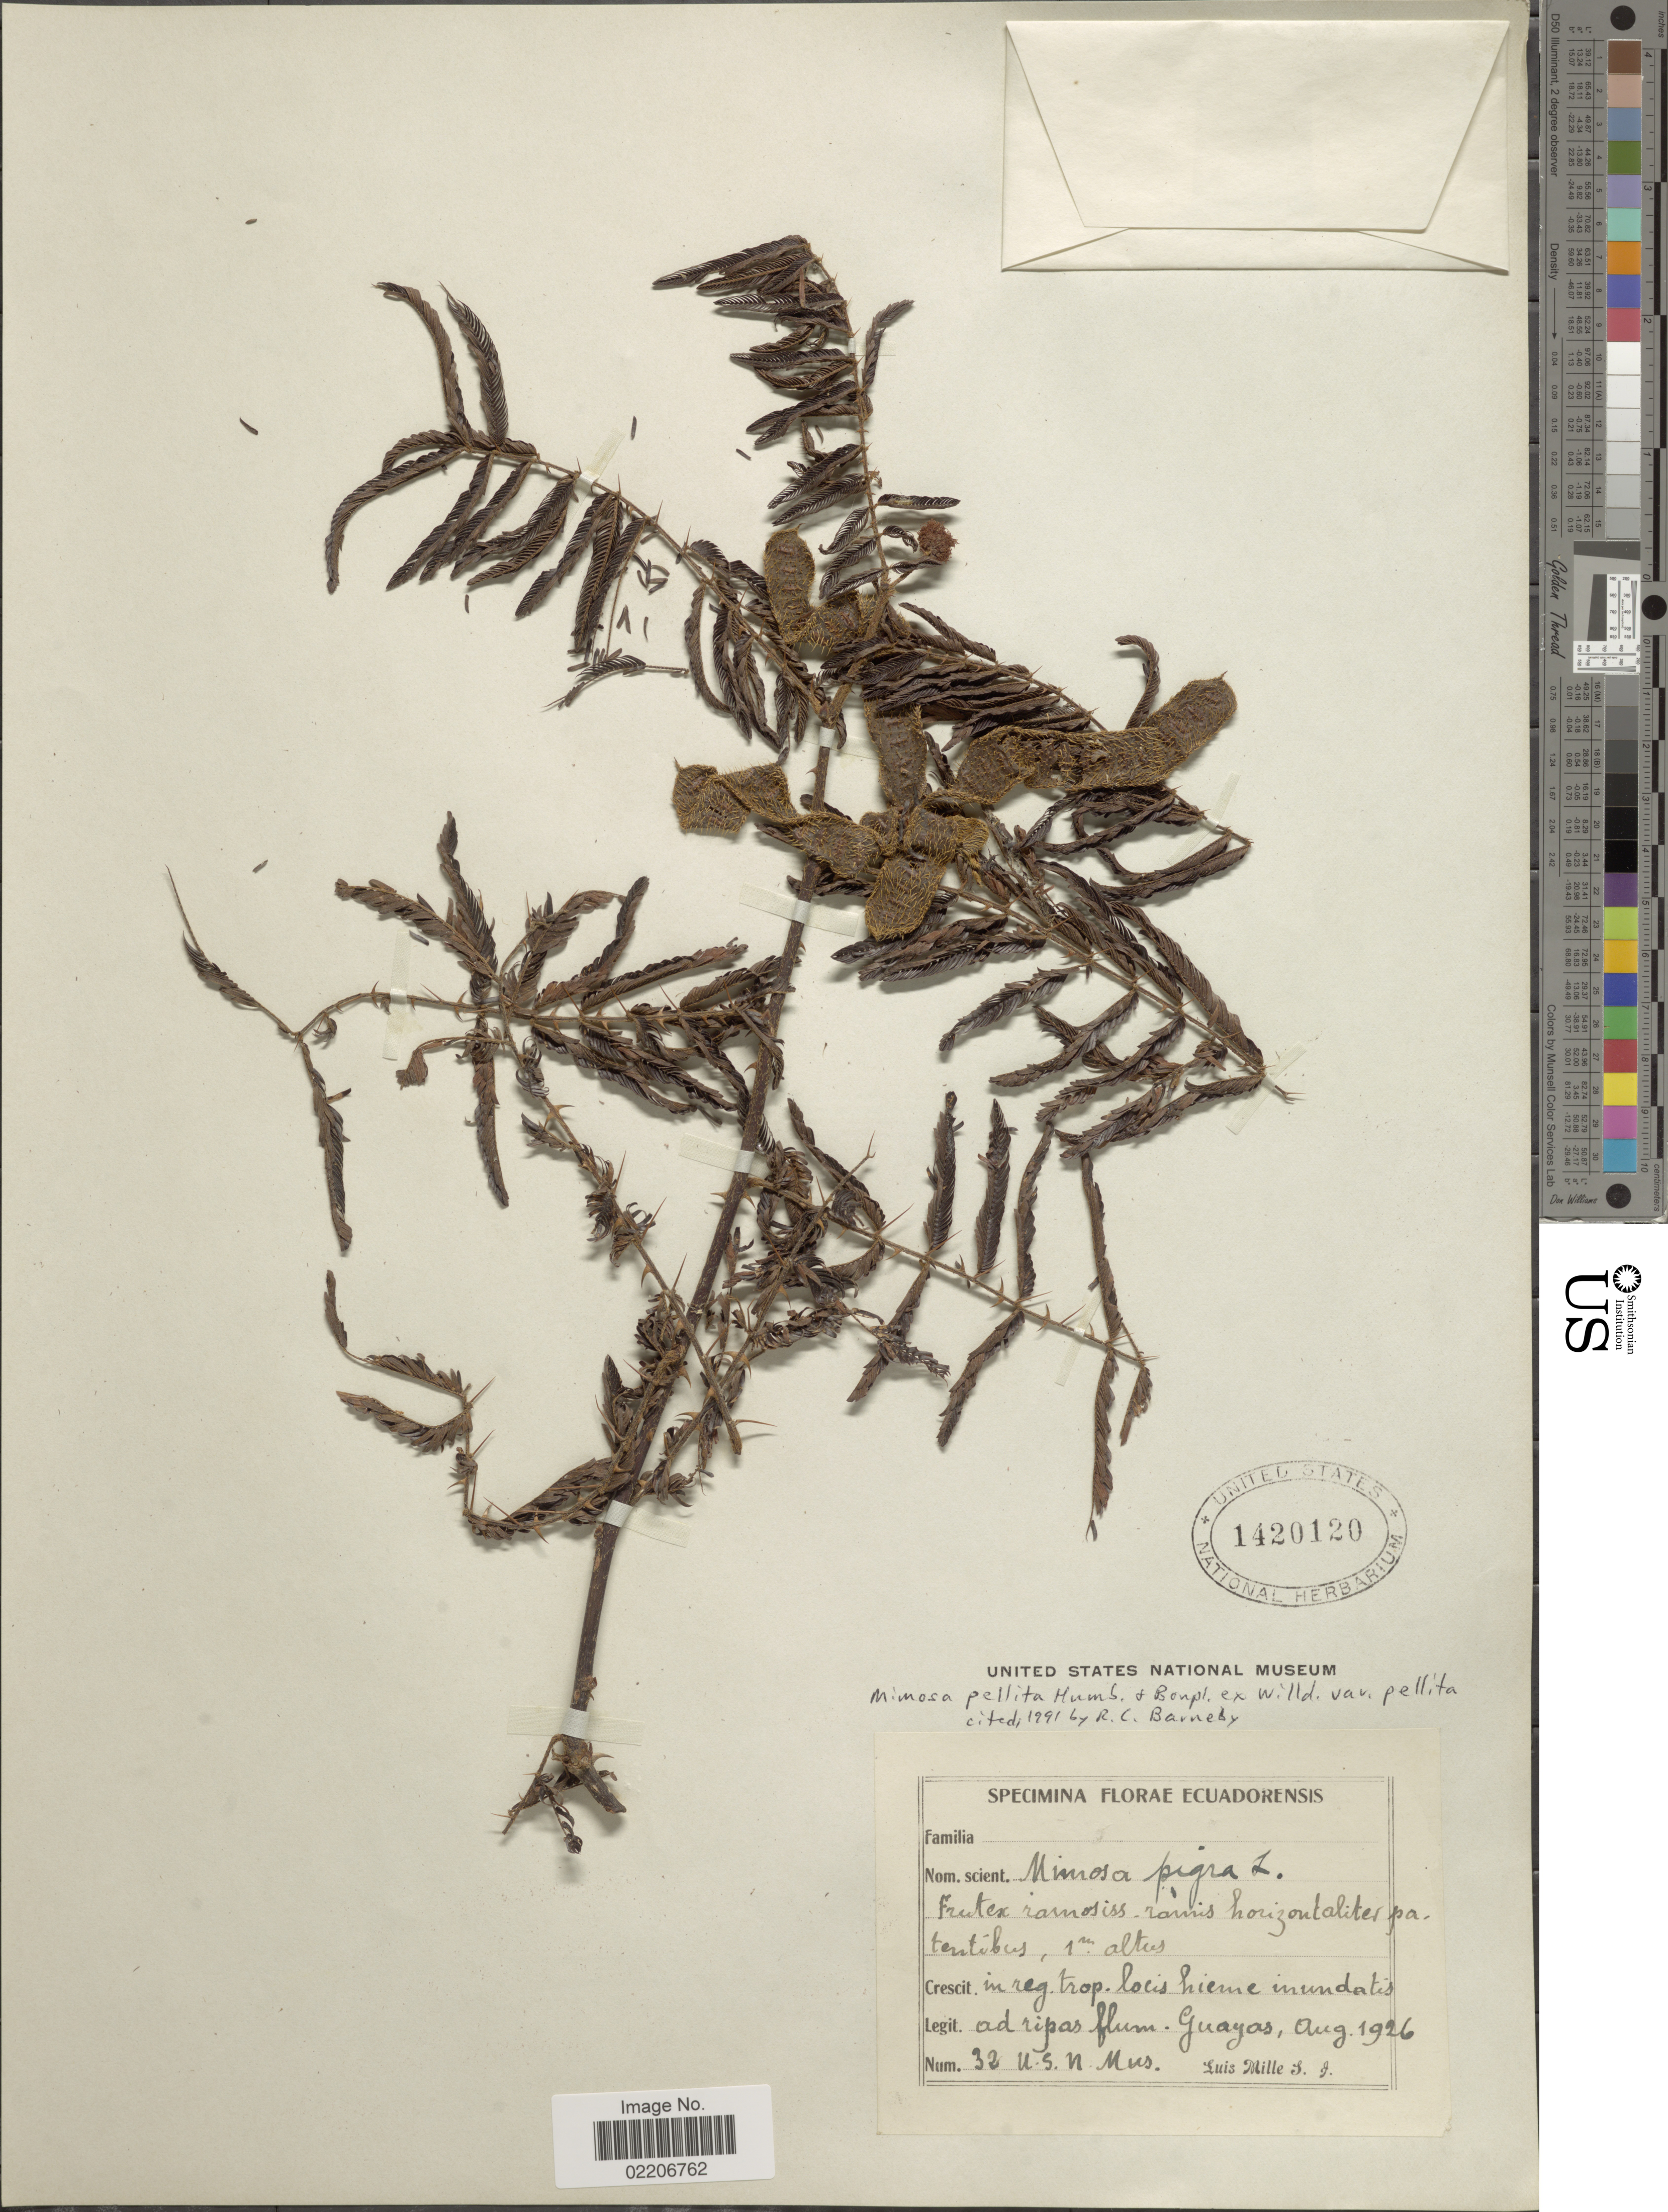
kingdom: Plantae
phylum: Tracheophyta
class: Magnoliopsida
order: Fabales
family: Fabaceae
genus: Mimosa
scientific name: Mimosa pellita var. pellita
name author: Humb. & Bonpl. ex Willd.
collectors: L. Mille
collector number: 32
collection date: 1926-08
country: Ecuador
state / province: Guayas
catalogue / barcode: US 1420120